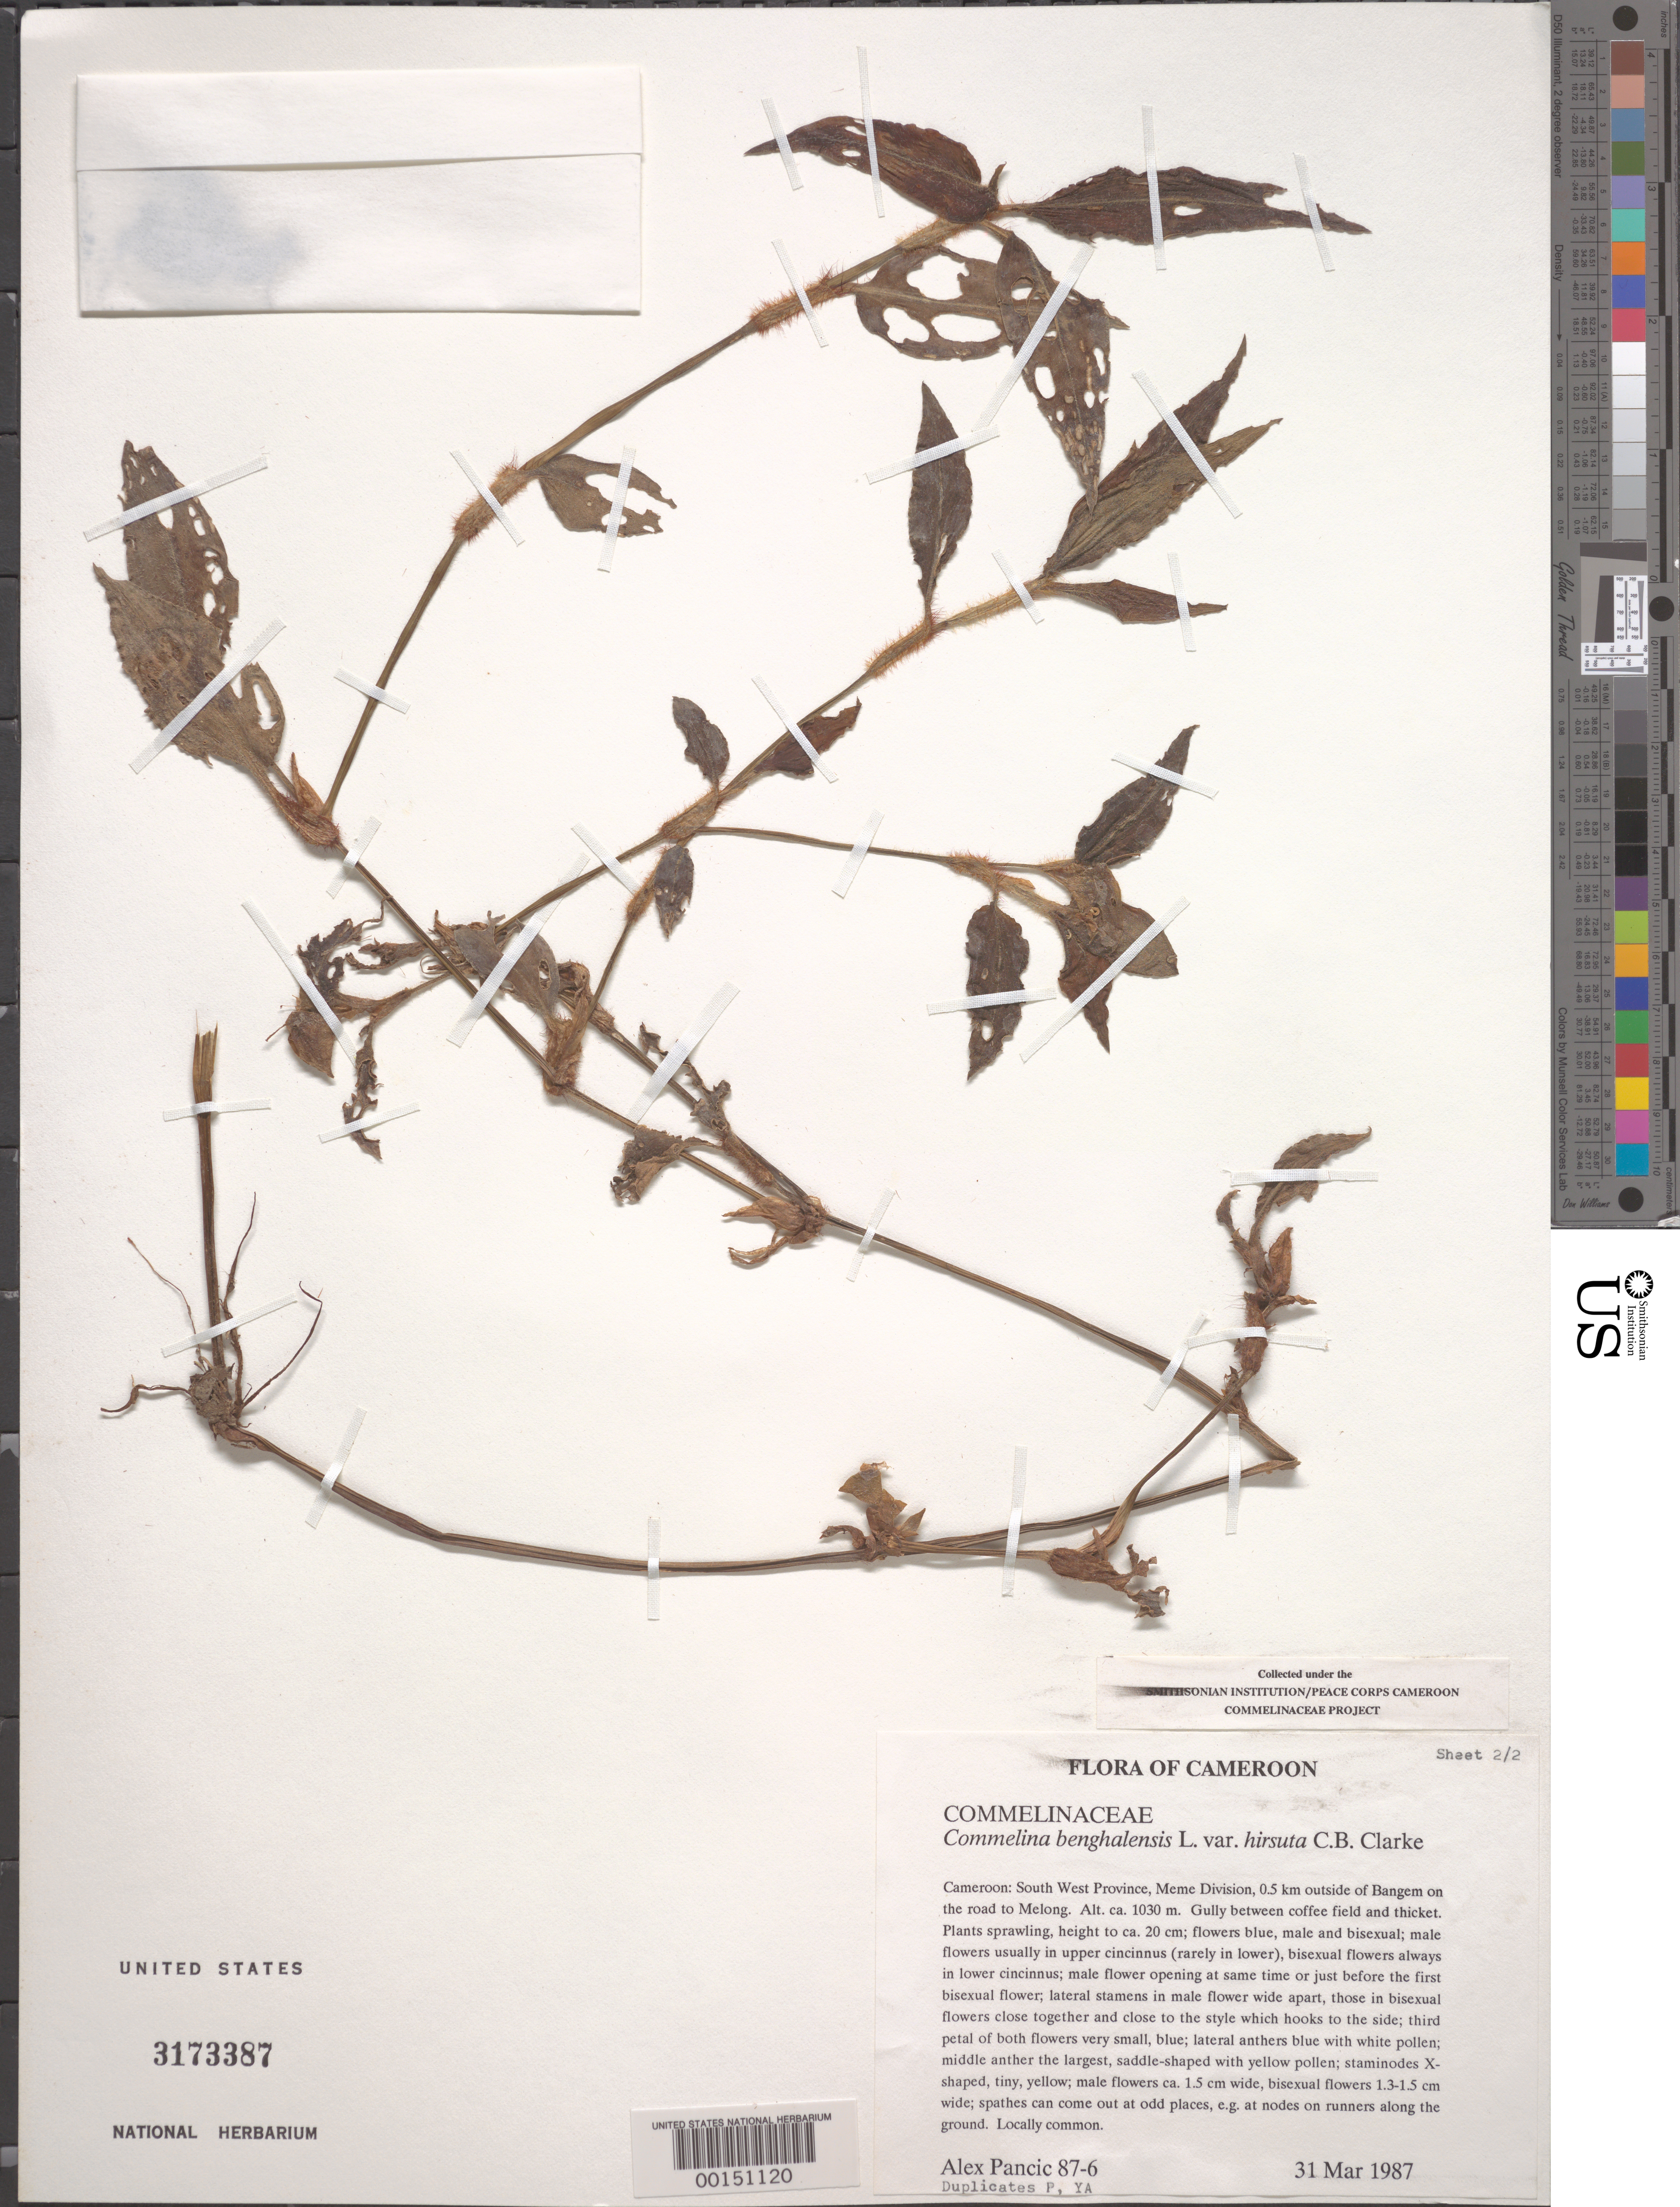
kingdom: Plantae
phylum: Tracheophyta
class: Liliopsida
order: Commelinales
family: Commelinaceae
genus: Commelina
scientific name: Commelina benghalensis var. hirsuta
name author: C.B. Clarke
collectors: A. Pancic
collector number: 87-6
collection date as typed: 31 Mar 1987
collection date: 1987-03-31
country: Cameroon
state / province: Sud-Ouest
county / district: Meme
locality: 0.5 km outside of bangem on road to melong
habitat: Gully between coffee field and thicket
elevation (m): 1030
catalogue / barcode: US 3173387